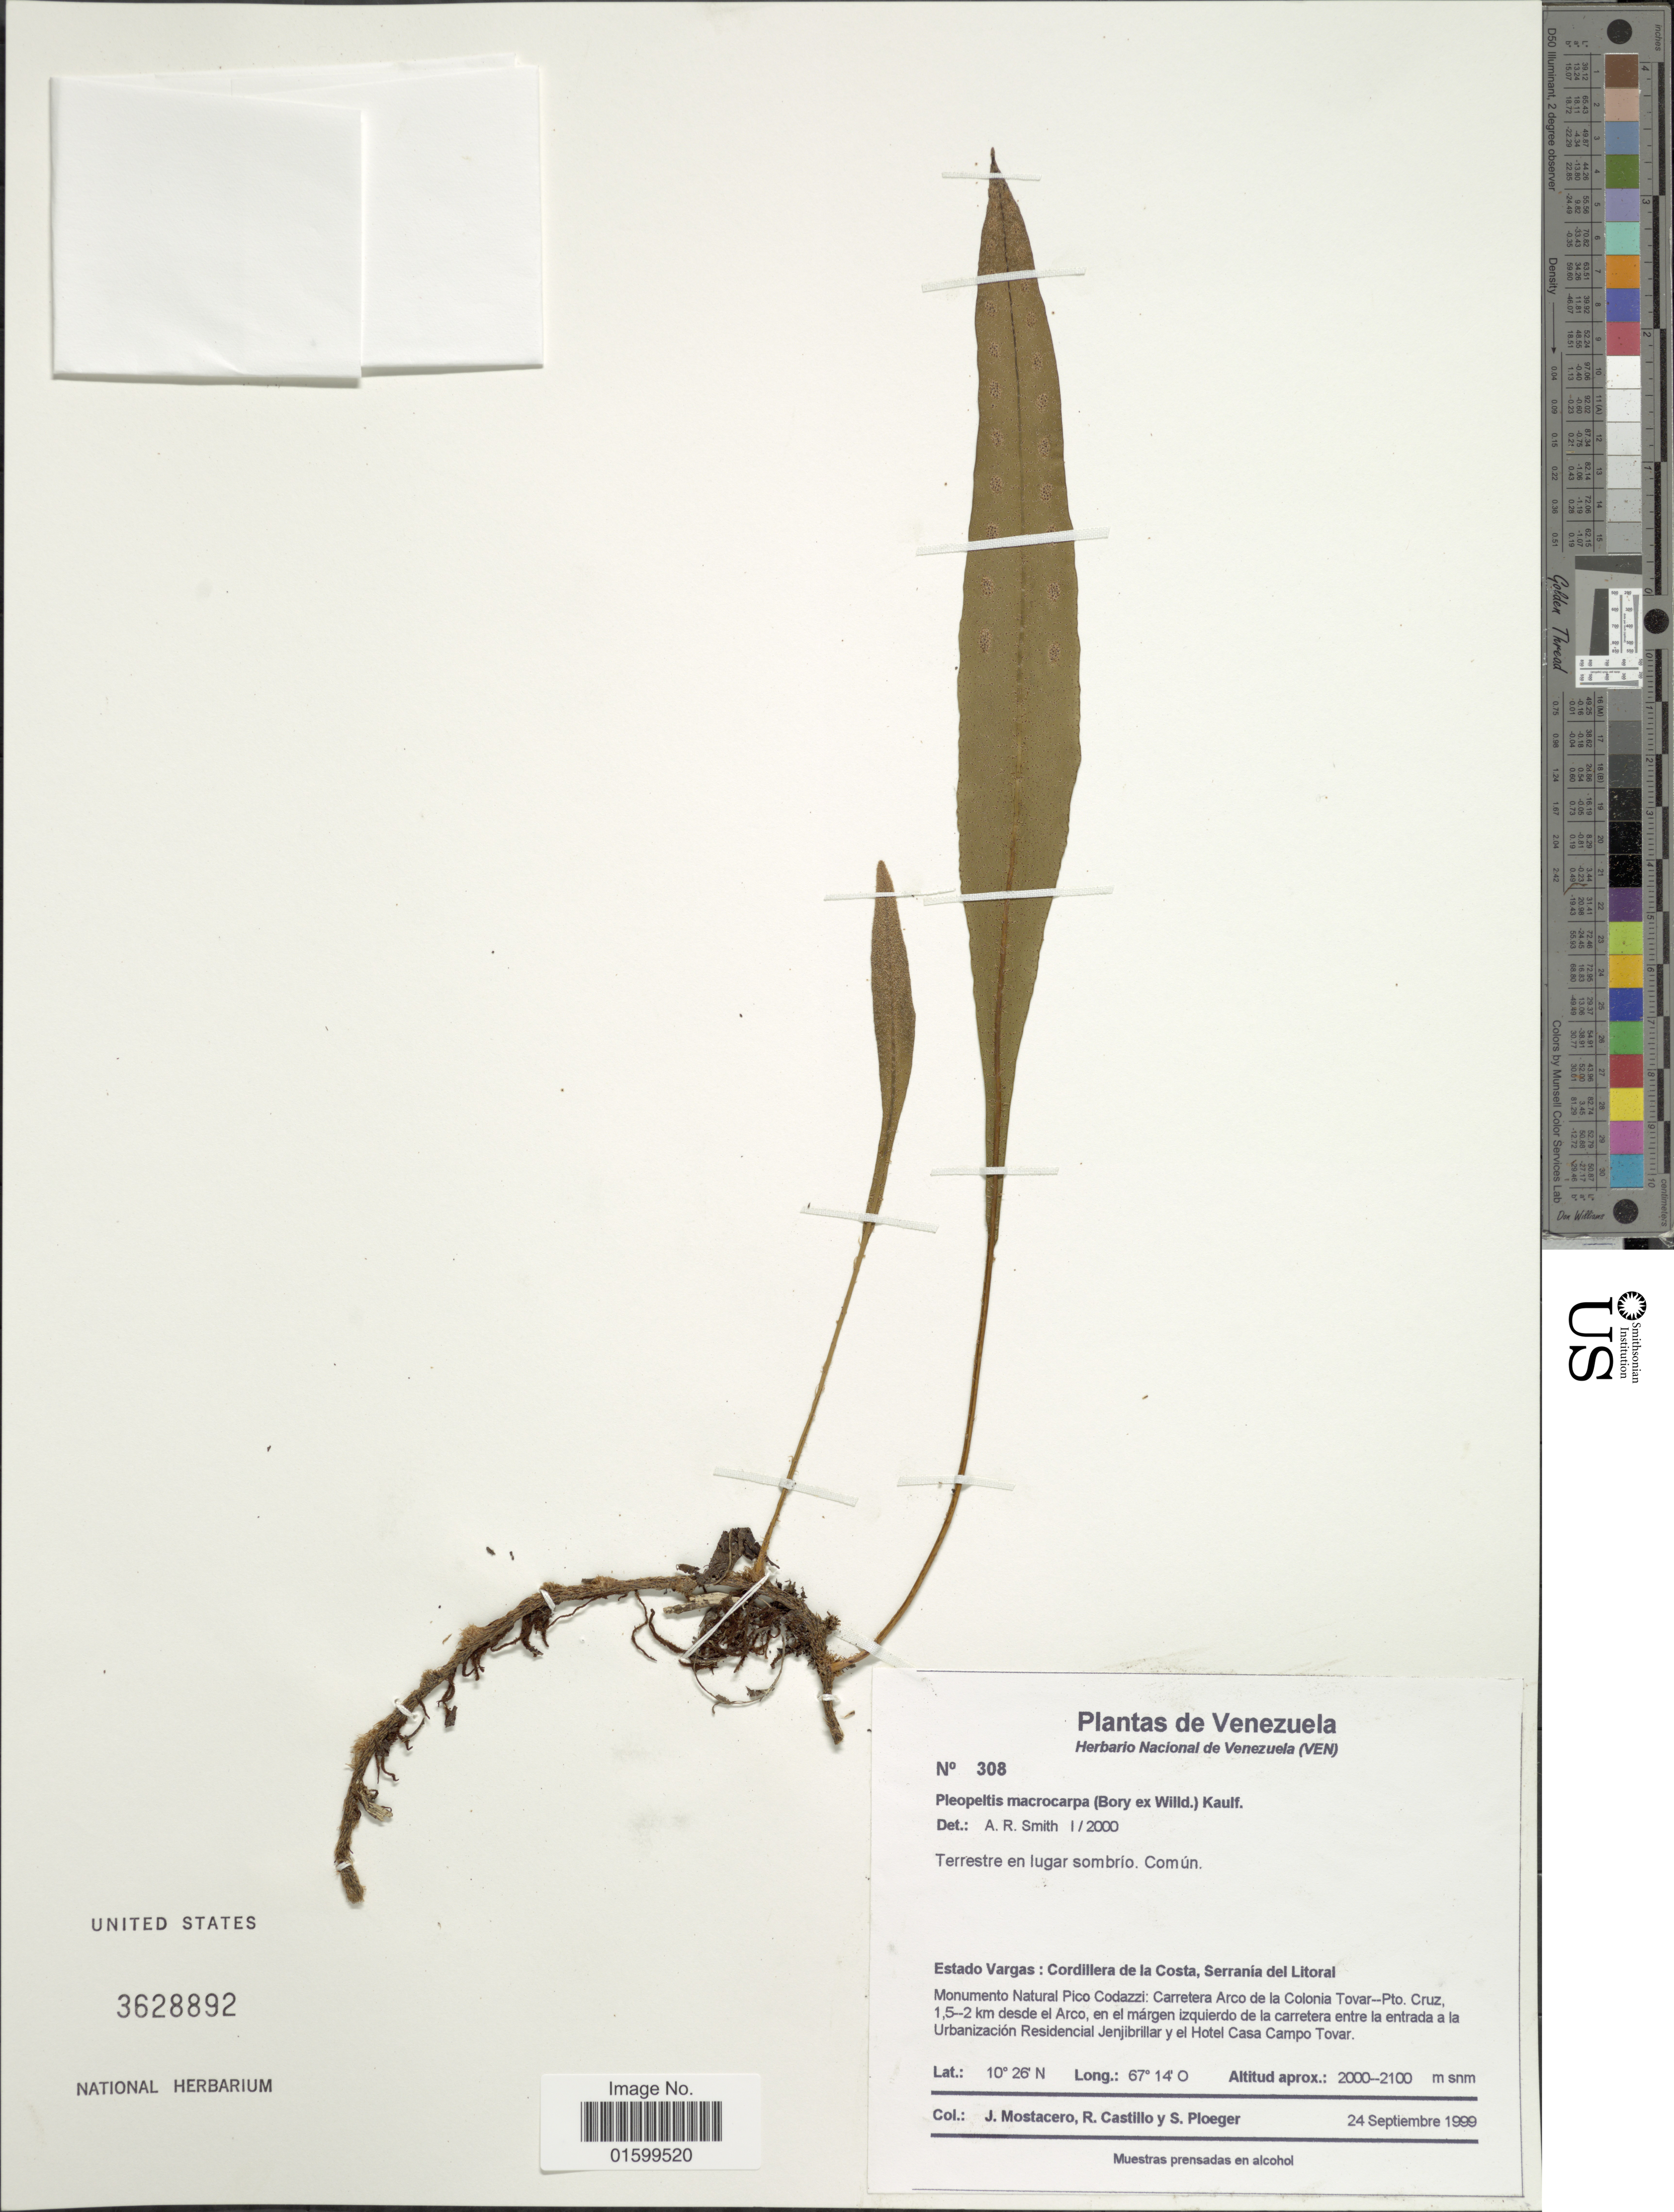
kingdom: Plantae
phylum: Tracheophyta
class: Polypodiopsida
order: Polypodiales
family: Polypodiaceae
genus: Pleopeltis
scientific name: Pleopeltis macrocarpa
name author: (Bory ex Willd.) Kaulf.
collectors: J. Mostacero, R. Castillo & S. Ploeger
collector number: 308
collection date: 1999-09-24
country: Venezuela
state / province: Vargas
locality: Estado Vargas: Cordillera de la Costa, Serrania del Litoral, Monumento Natural Pico Codazzi: Carretera Arco de la Colonia Tovar--Pto. Cruz, 1.5-2 km desde el Arco, en el margen izquierdo de la carretera entre la entrada a la Urbanizacion Residencial Jenjibrillar y el Hotel Casa Campo Tovar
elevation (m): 2000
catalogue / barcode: US 3628892